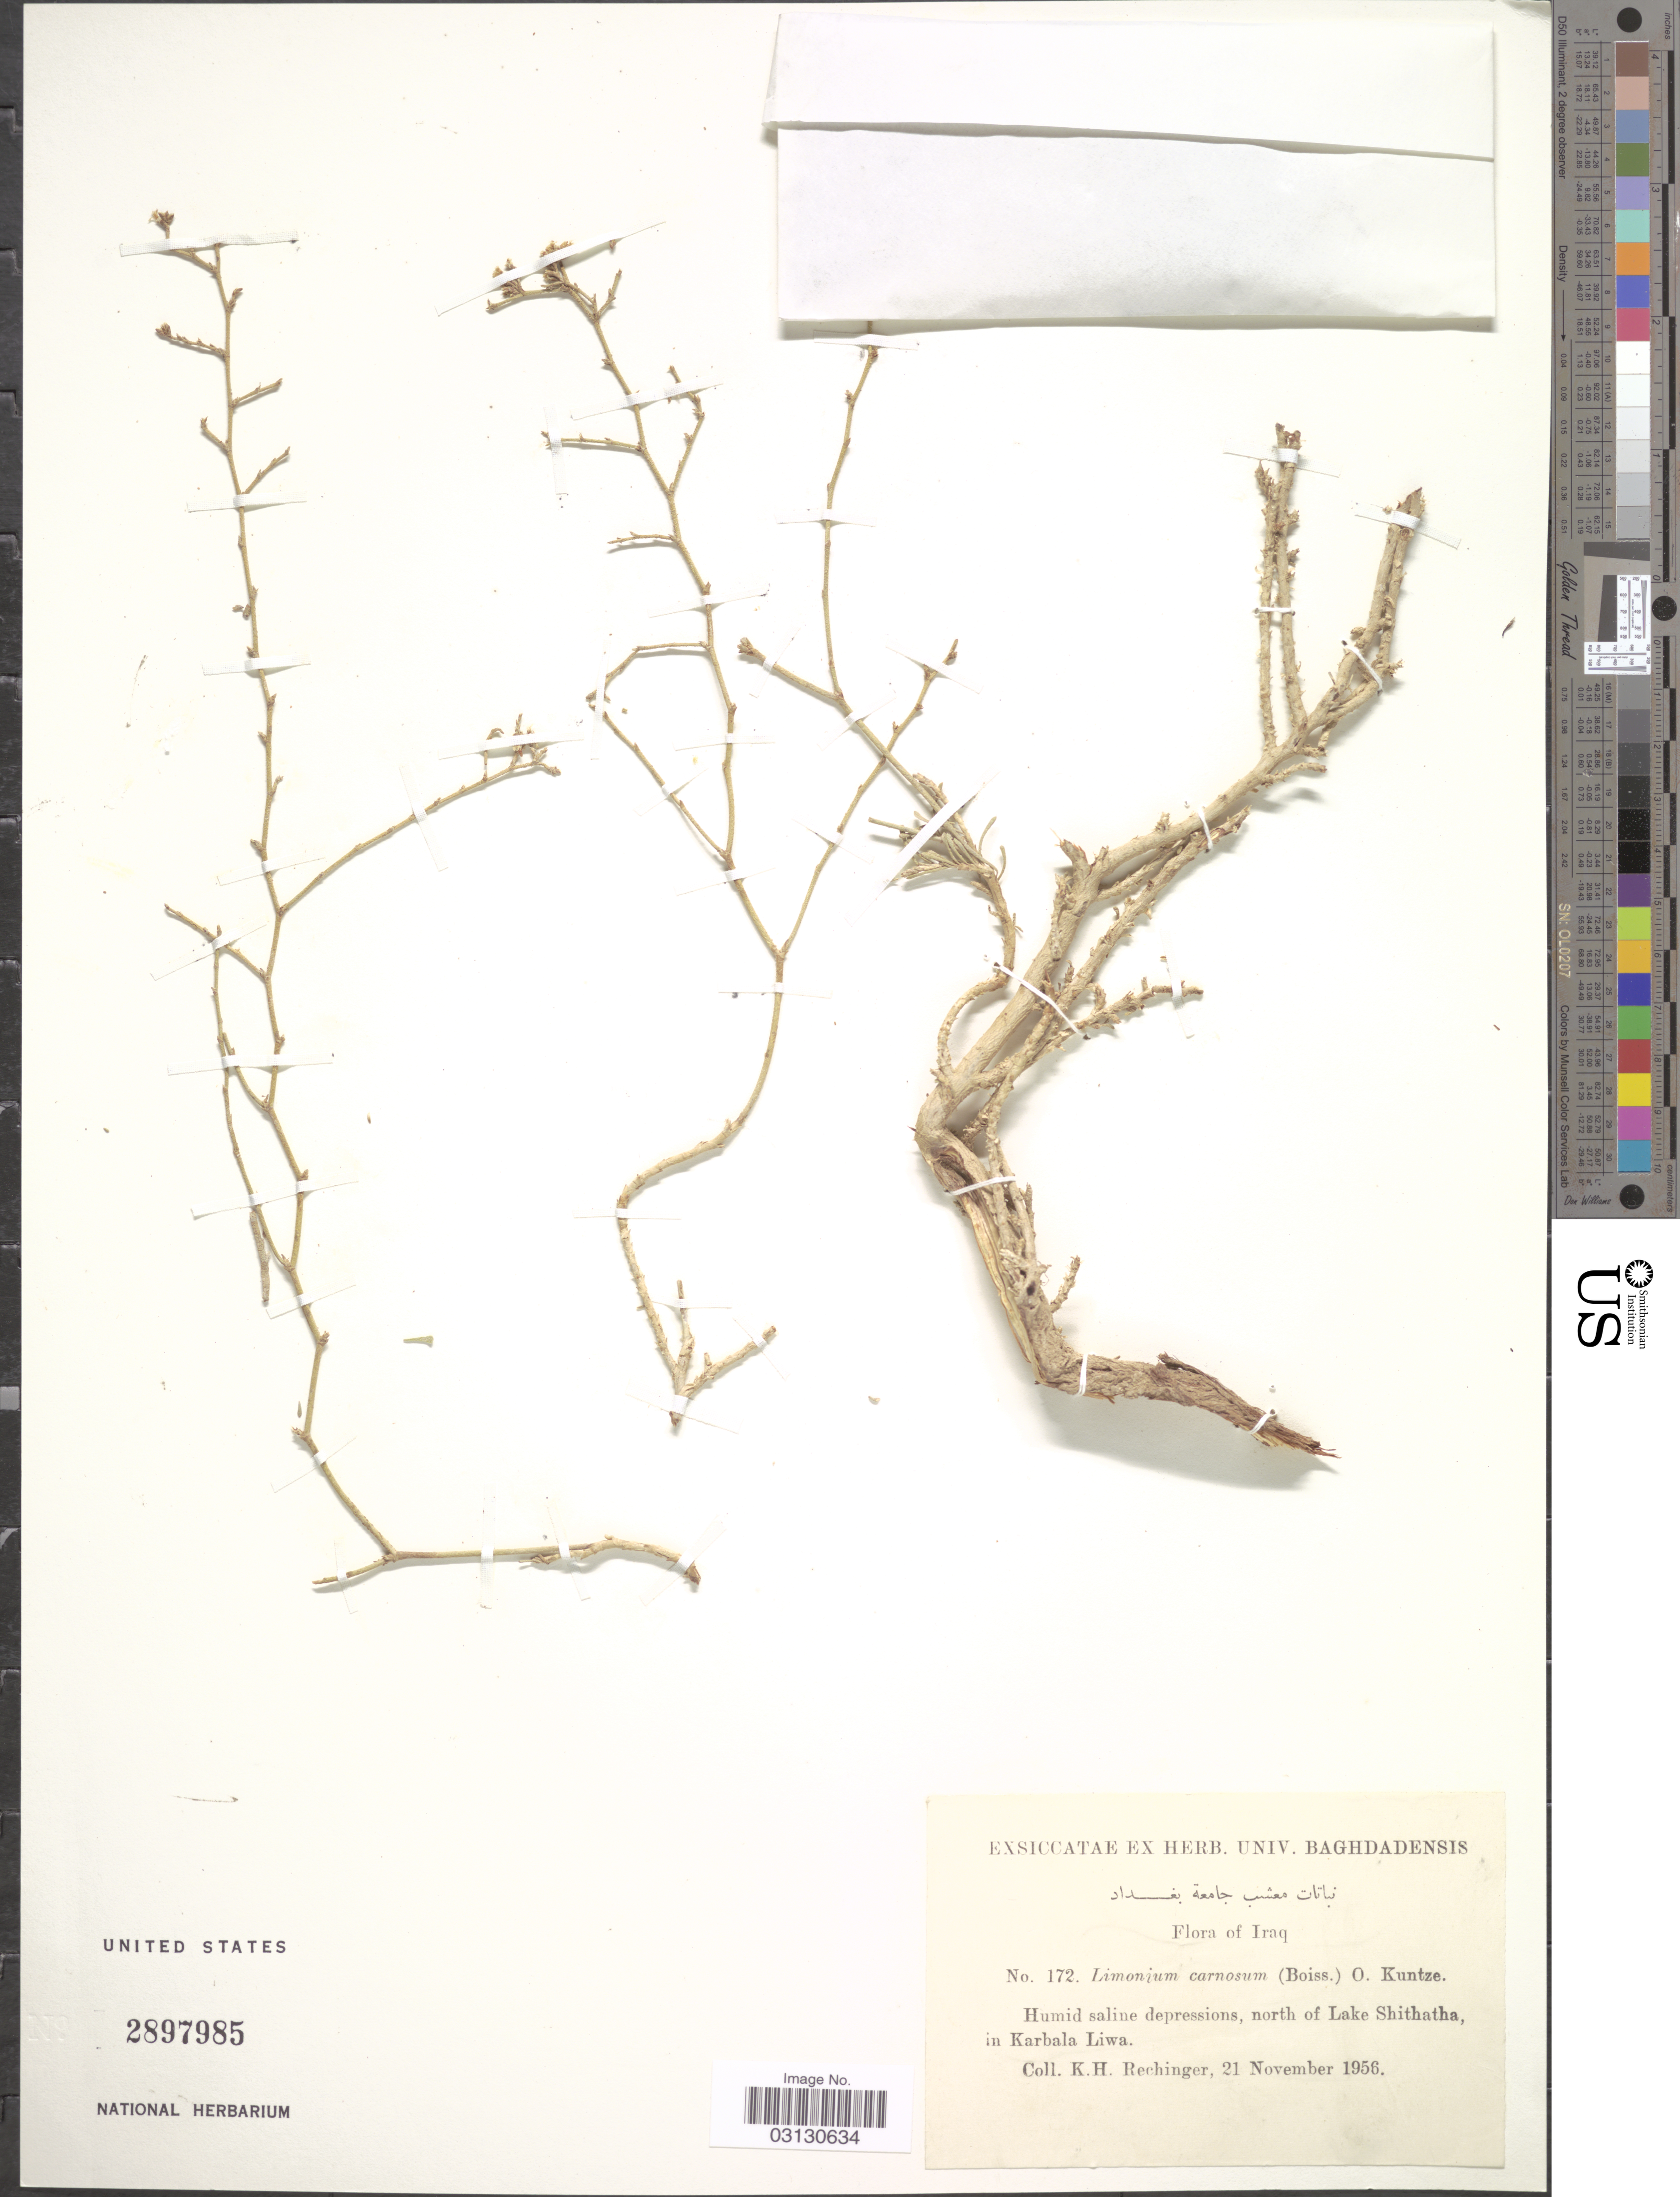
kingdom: Plantae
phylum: Tracheophyta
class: Magnoliopsida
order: Caryophyllales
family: Plumbaginaceae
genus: Limonium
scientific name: Limonium carnosum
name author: Kuntze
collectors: K. H. Rechinger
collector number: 172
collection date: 1956-11-21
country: Iraq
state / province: Al Karbala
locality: Humid saline depressions, north of Lake Shithatha, in Karbala Liwa.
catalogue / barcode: US 2897985